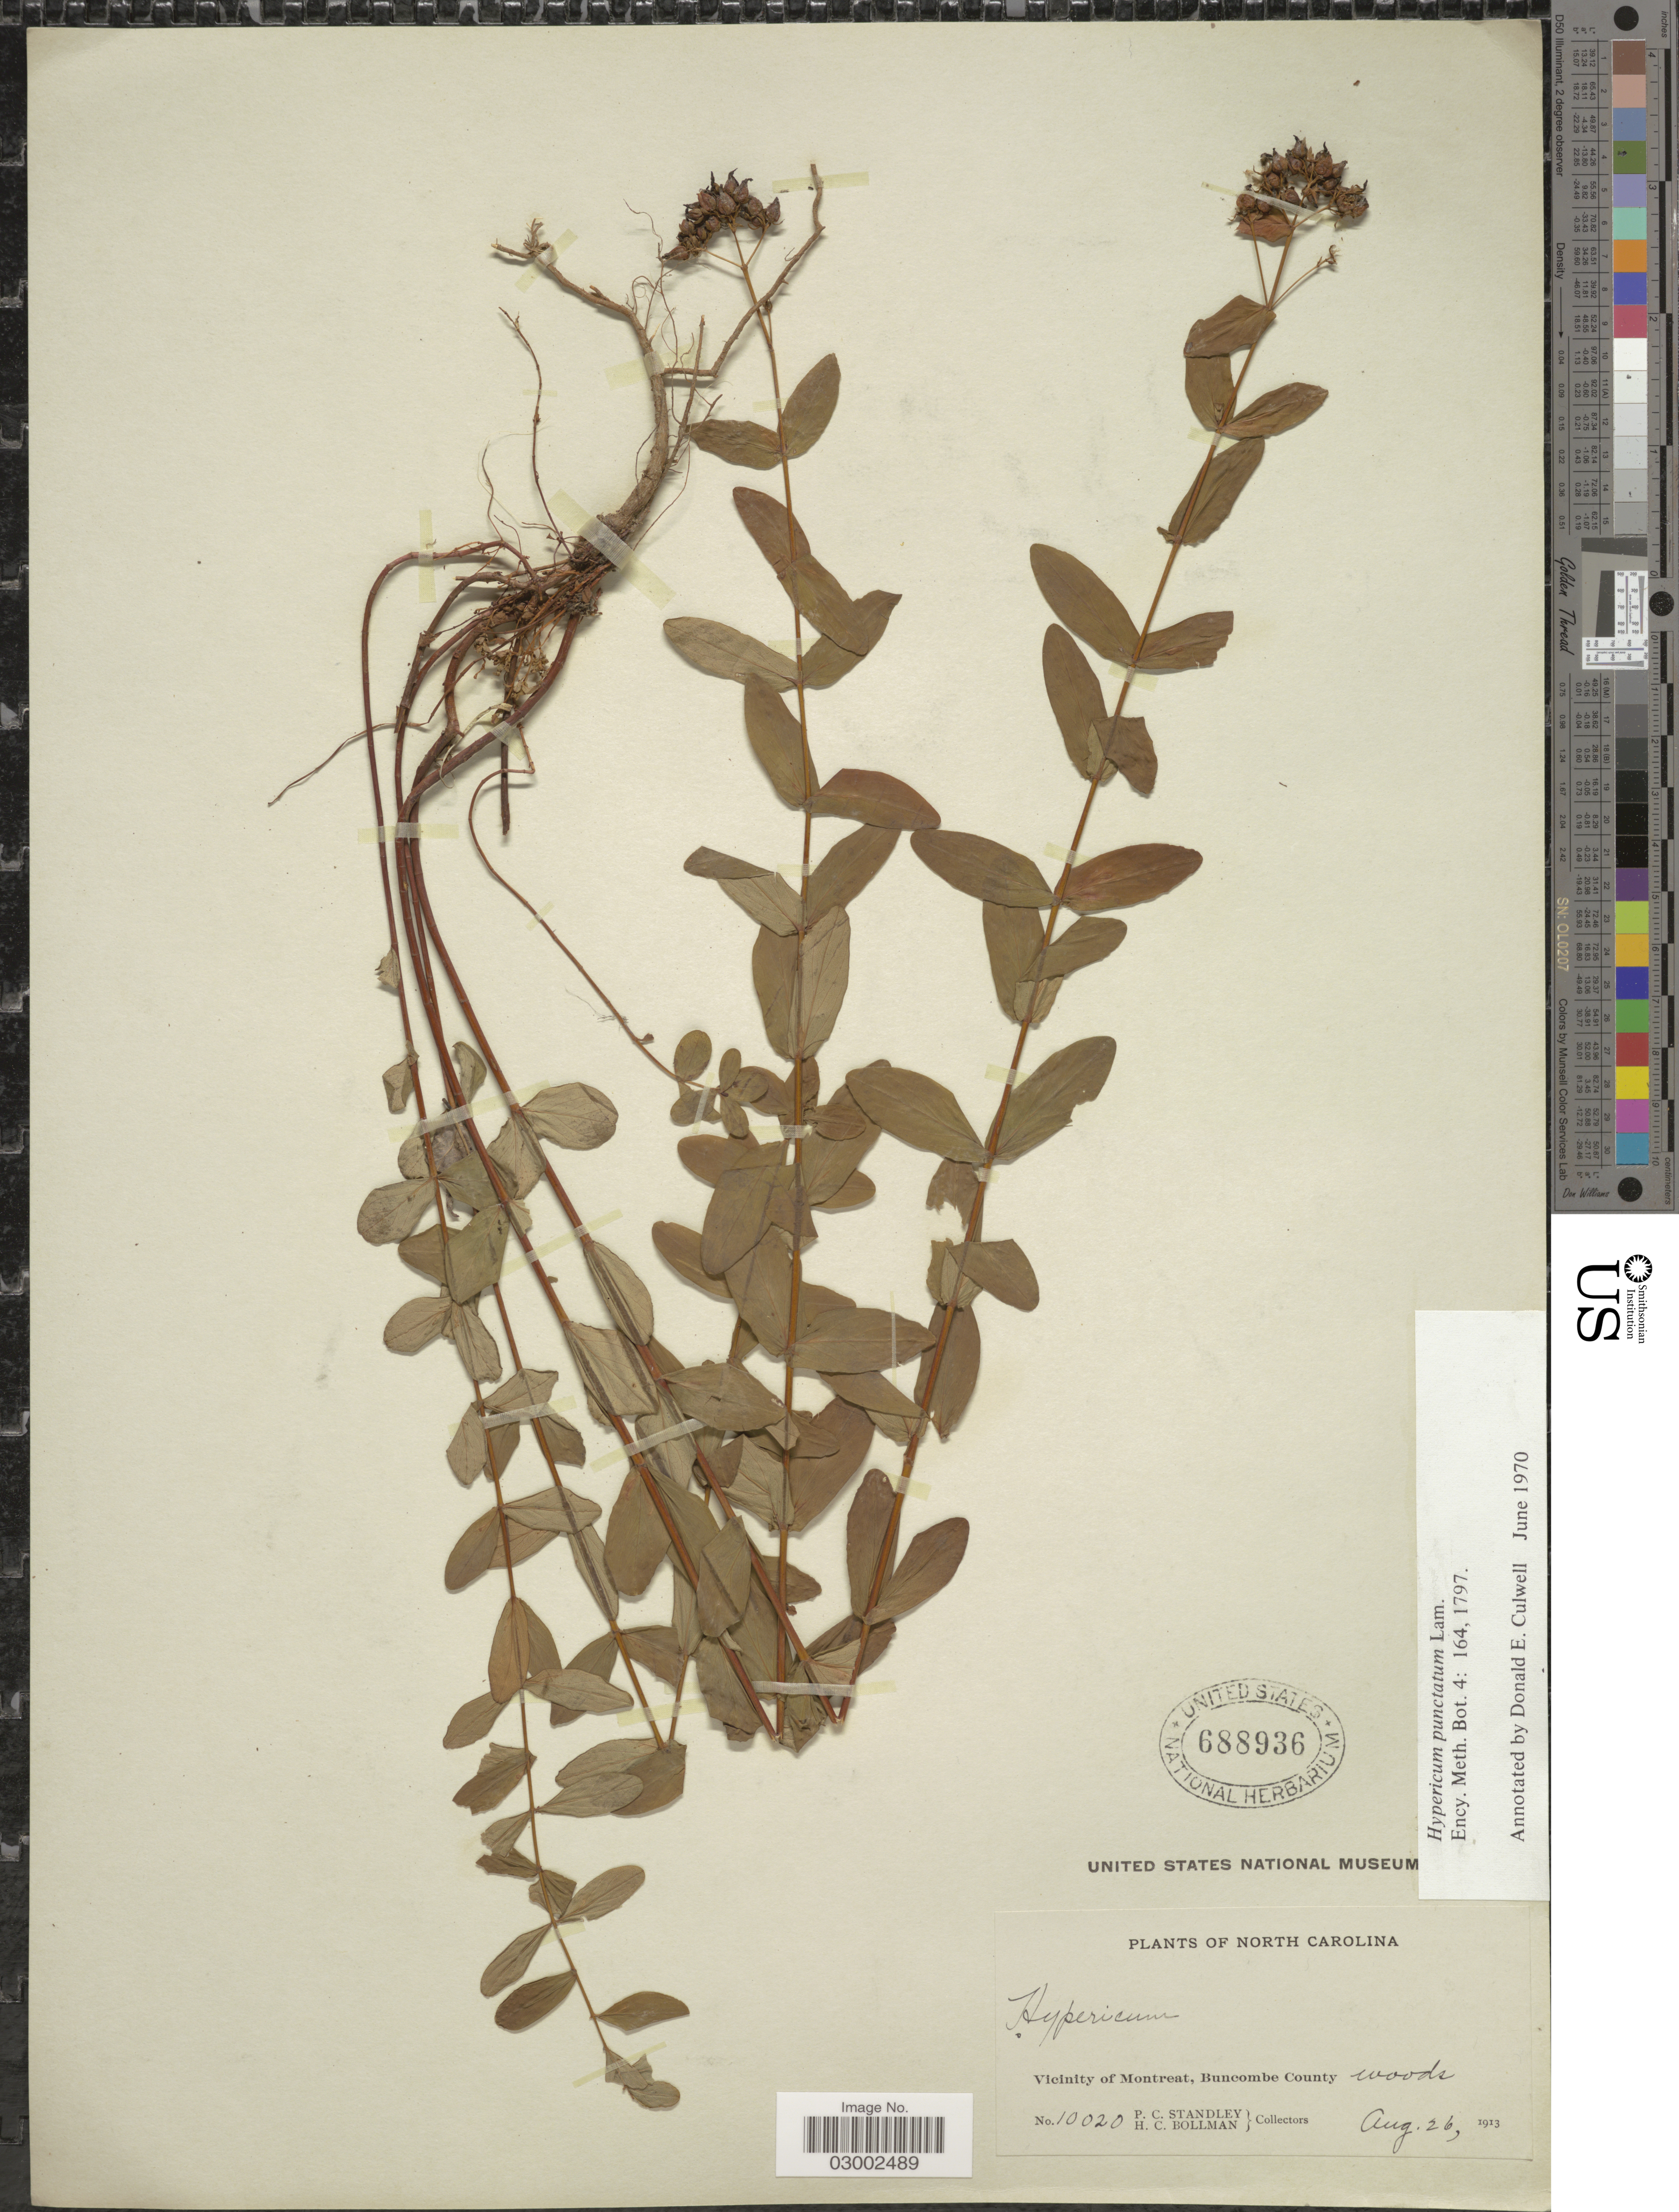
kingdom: Plantae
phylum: Tracheophyta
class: Magnoliopsida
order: Malpighiales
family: Hypericaceae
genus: Hypericum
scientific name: Hypericum punctatum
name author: Lam.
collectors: P. C. Standley & H. C. Bollman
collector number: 10020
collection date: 1913-08-26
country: United States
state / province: North Carolina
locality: Vicinity of Montreat, Buncombe County.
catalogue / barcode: US 688936